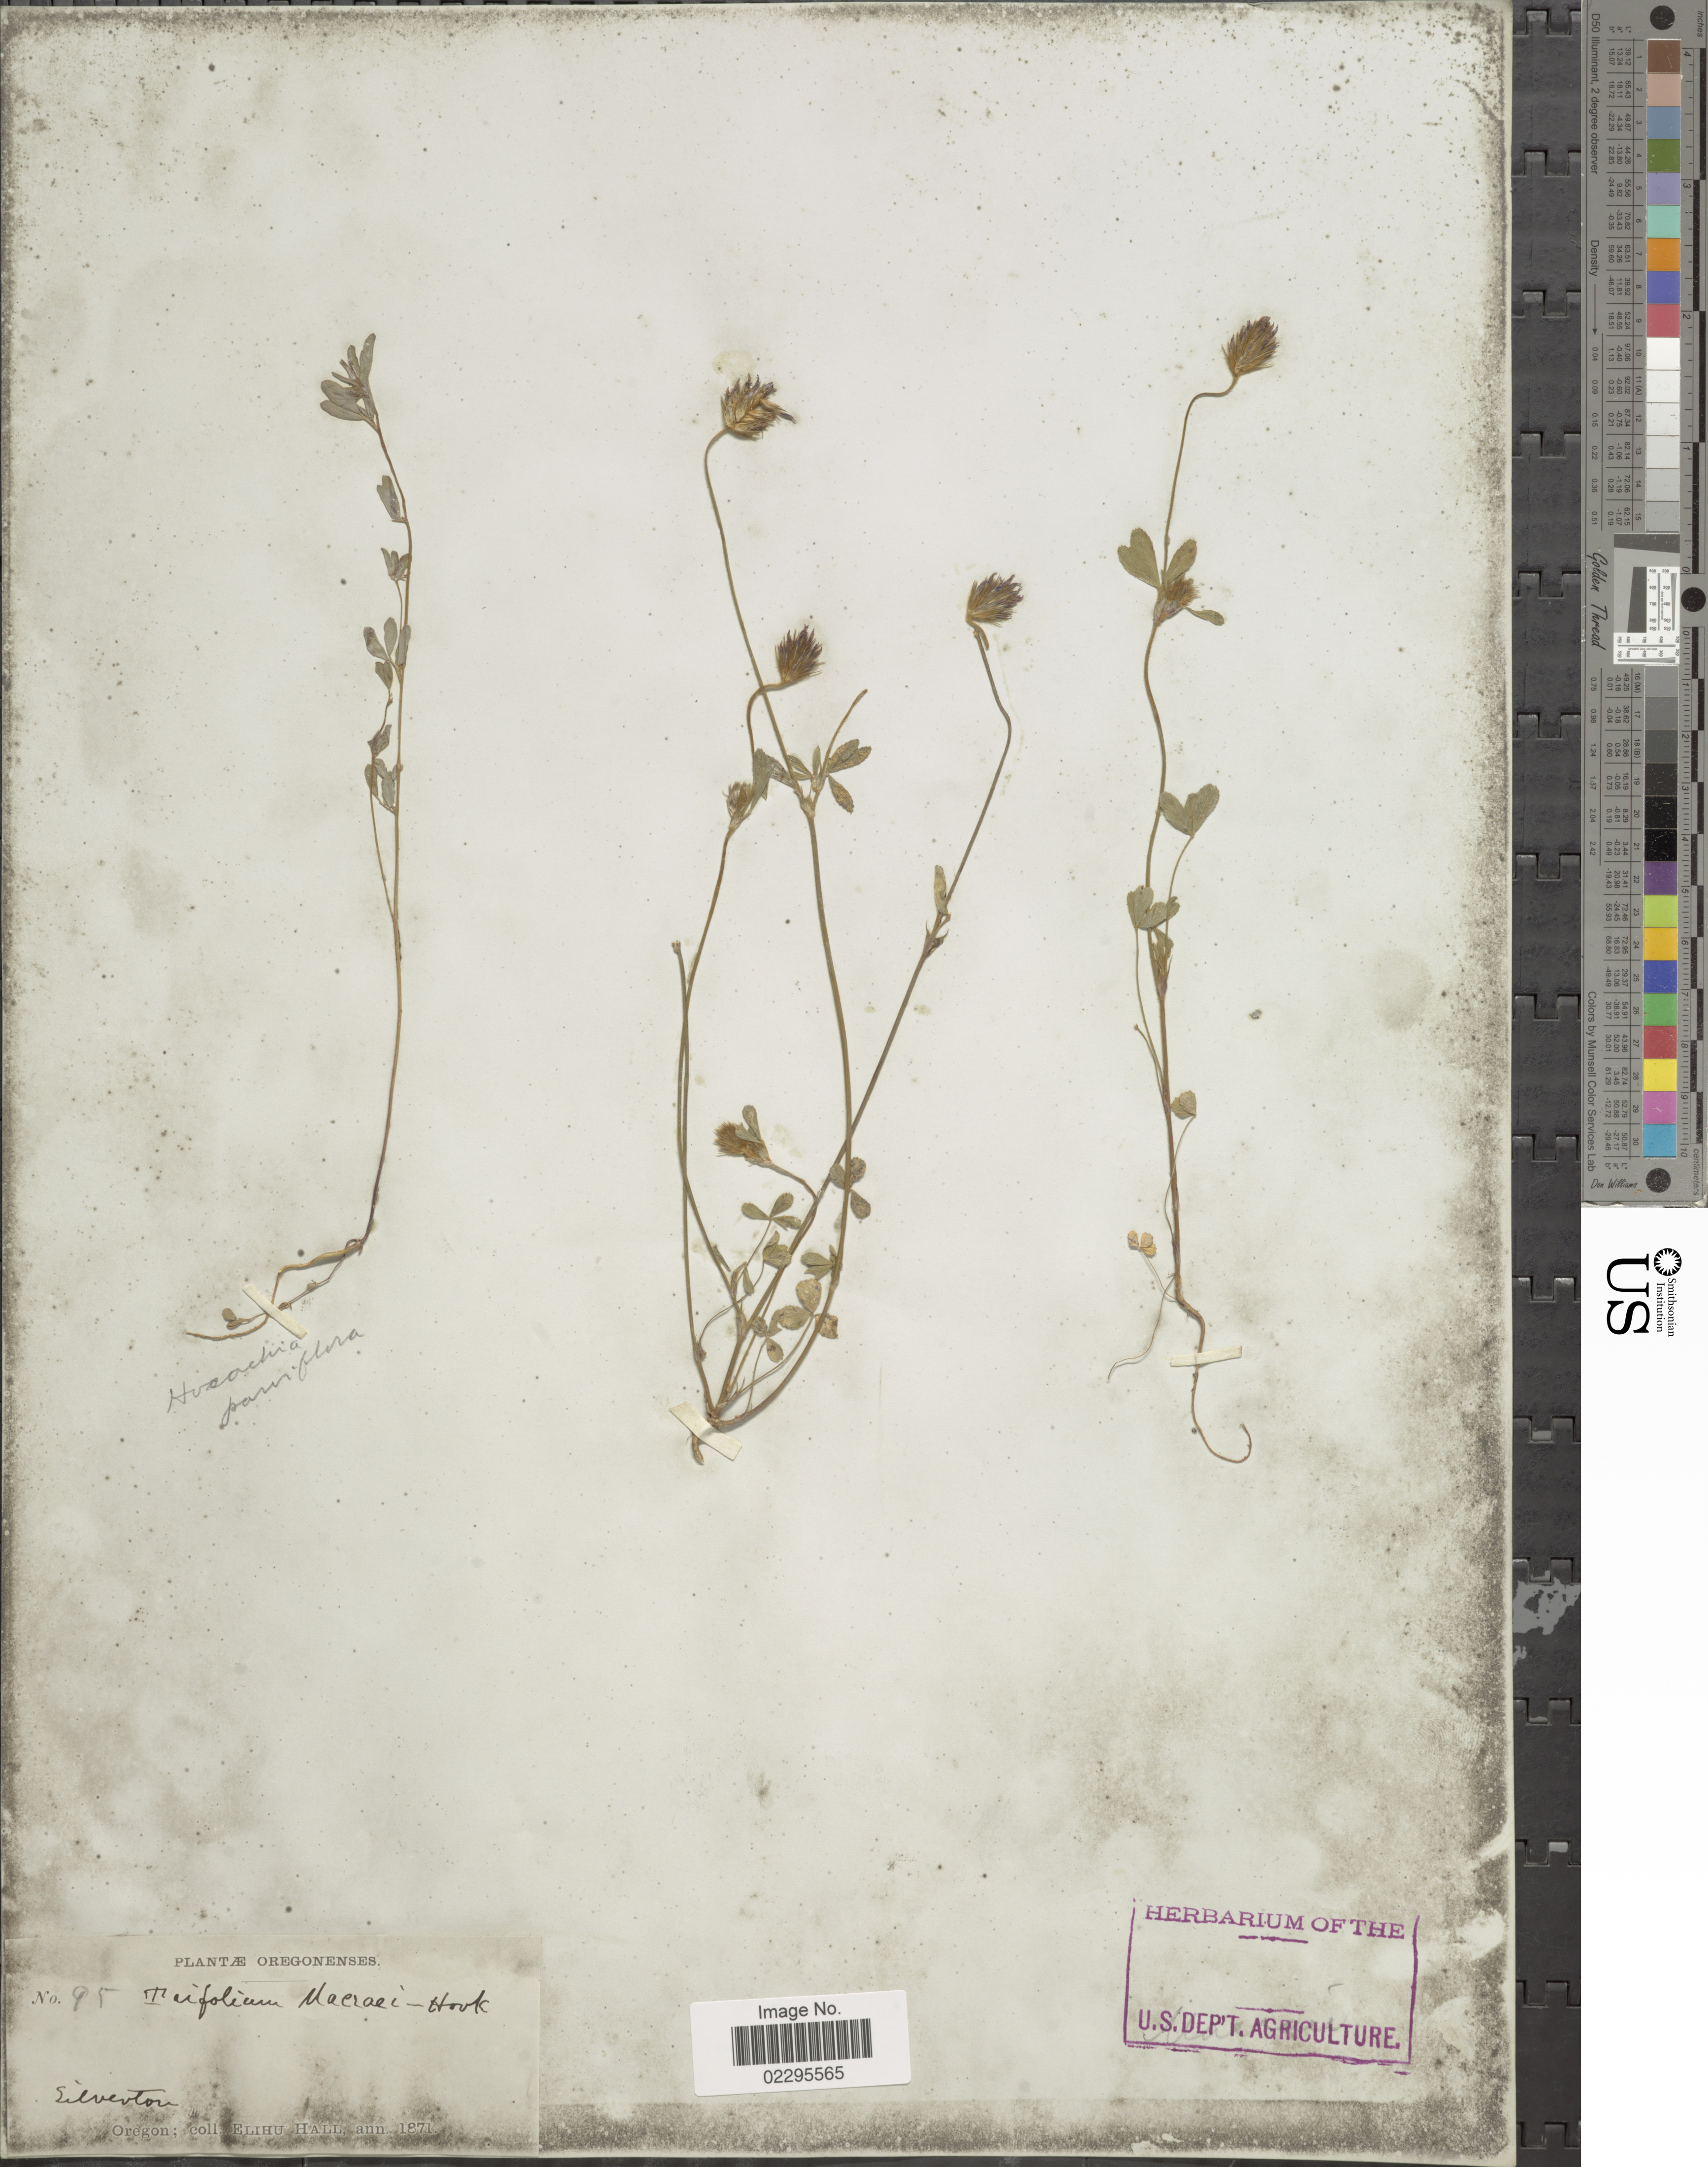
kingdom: Plantae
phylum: Tracheophyta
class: Magnoliopsida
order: Fabales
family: Fabaceae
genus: Trifolium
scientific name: Trifolium albopurpureum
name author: Torr. & A. Gray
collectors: E. Hall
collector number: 95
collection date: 1871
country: United States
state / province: Oregon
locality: Silverton